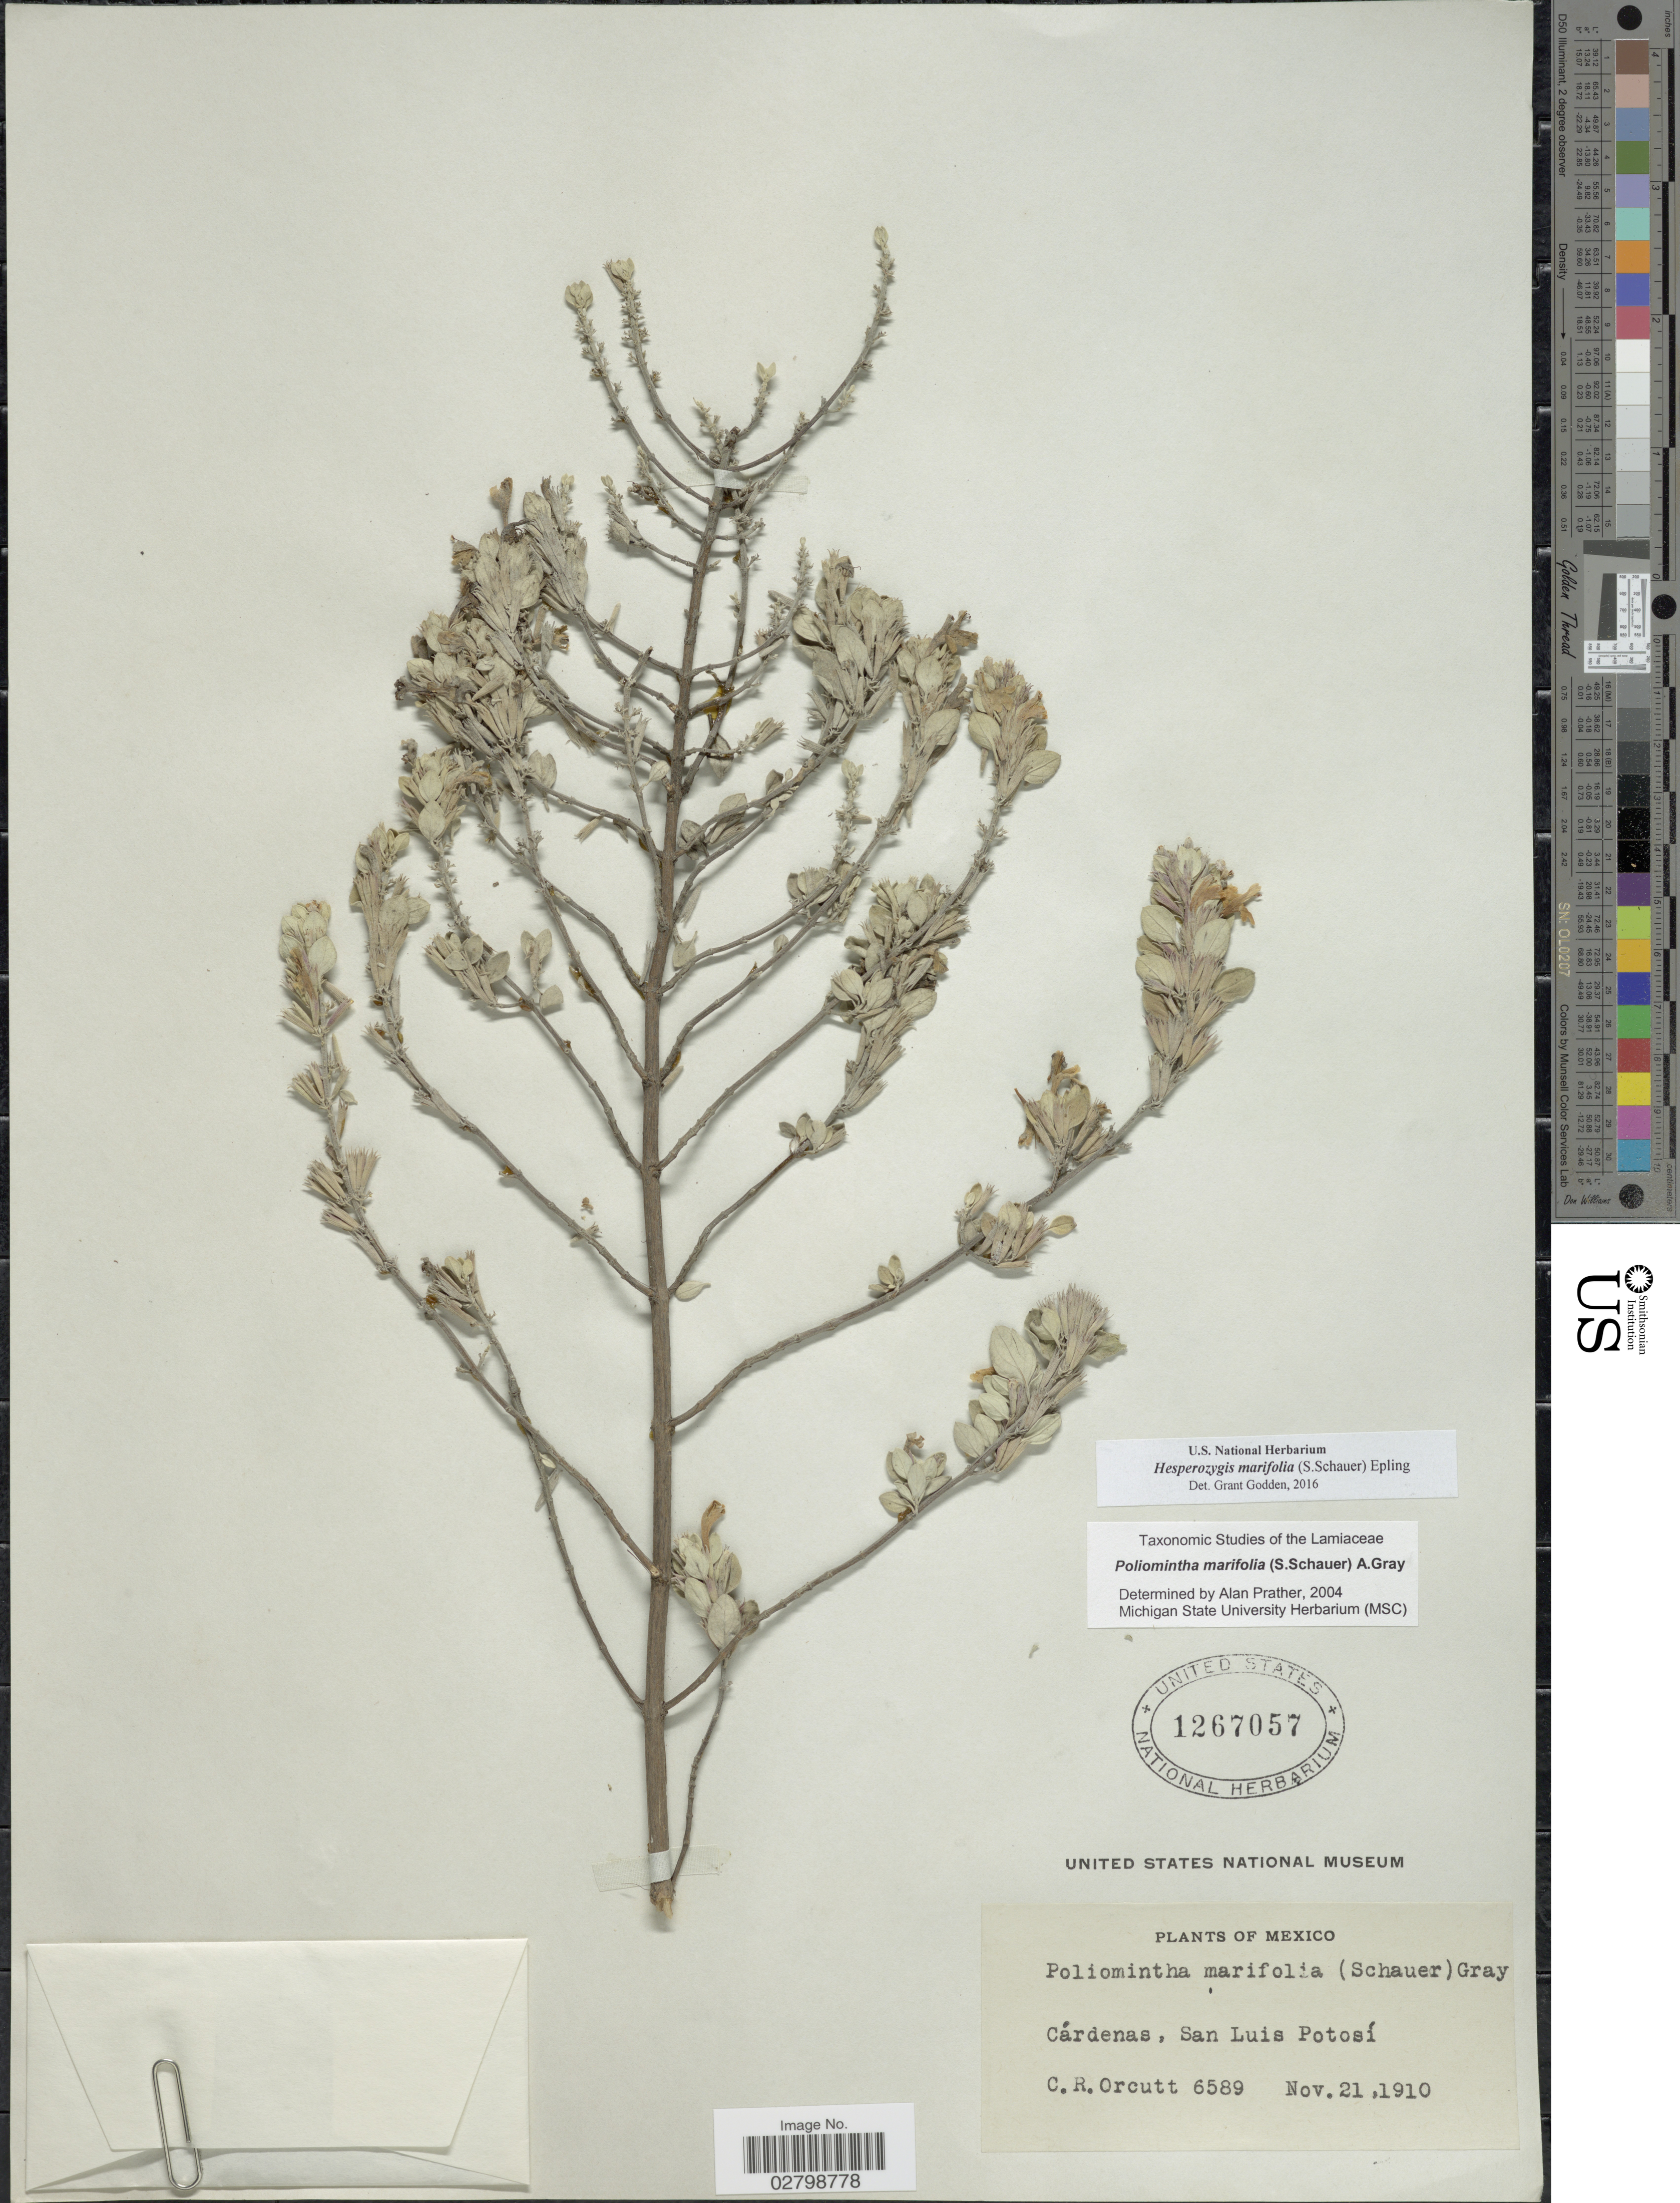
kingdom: Plantae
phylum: Tracheophyta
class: Magnoliopsida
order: Lamiales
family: Lamiaceae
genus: Hesperozygis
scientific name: Hesperozygis marifolia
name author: (S. Schauer) Epling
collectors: C. R. Orcutt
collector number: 6589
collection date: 1910-11-21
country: Mexico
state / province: San Luis Potosí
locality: Cárdenas.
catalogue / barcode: US 1267057